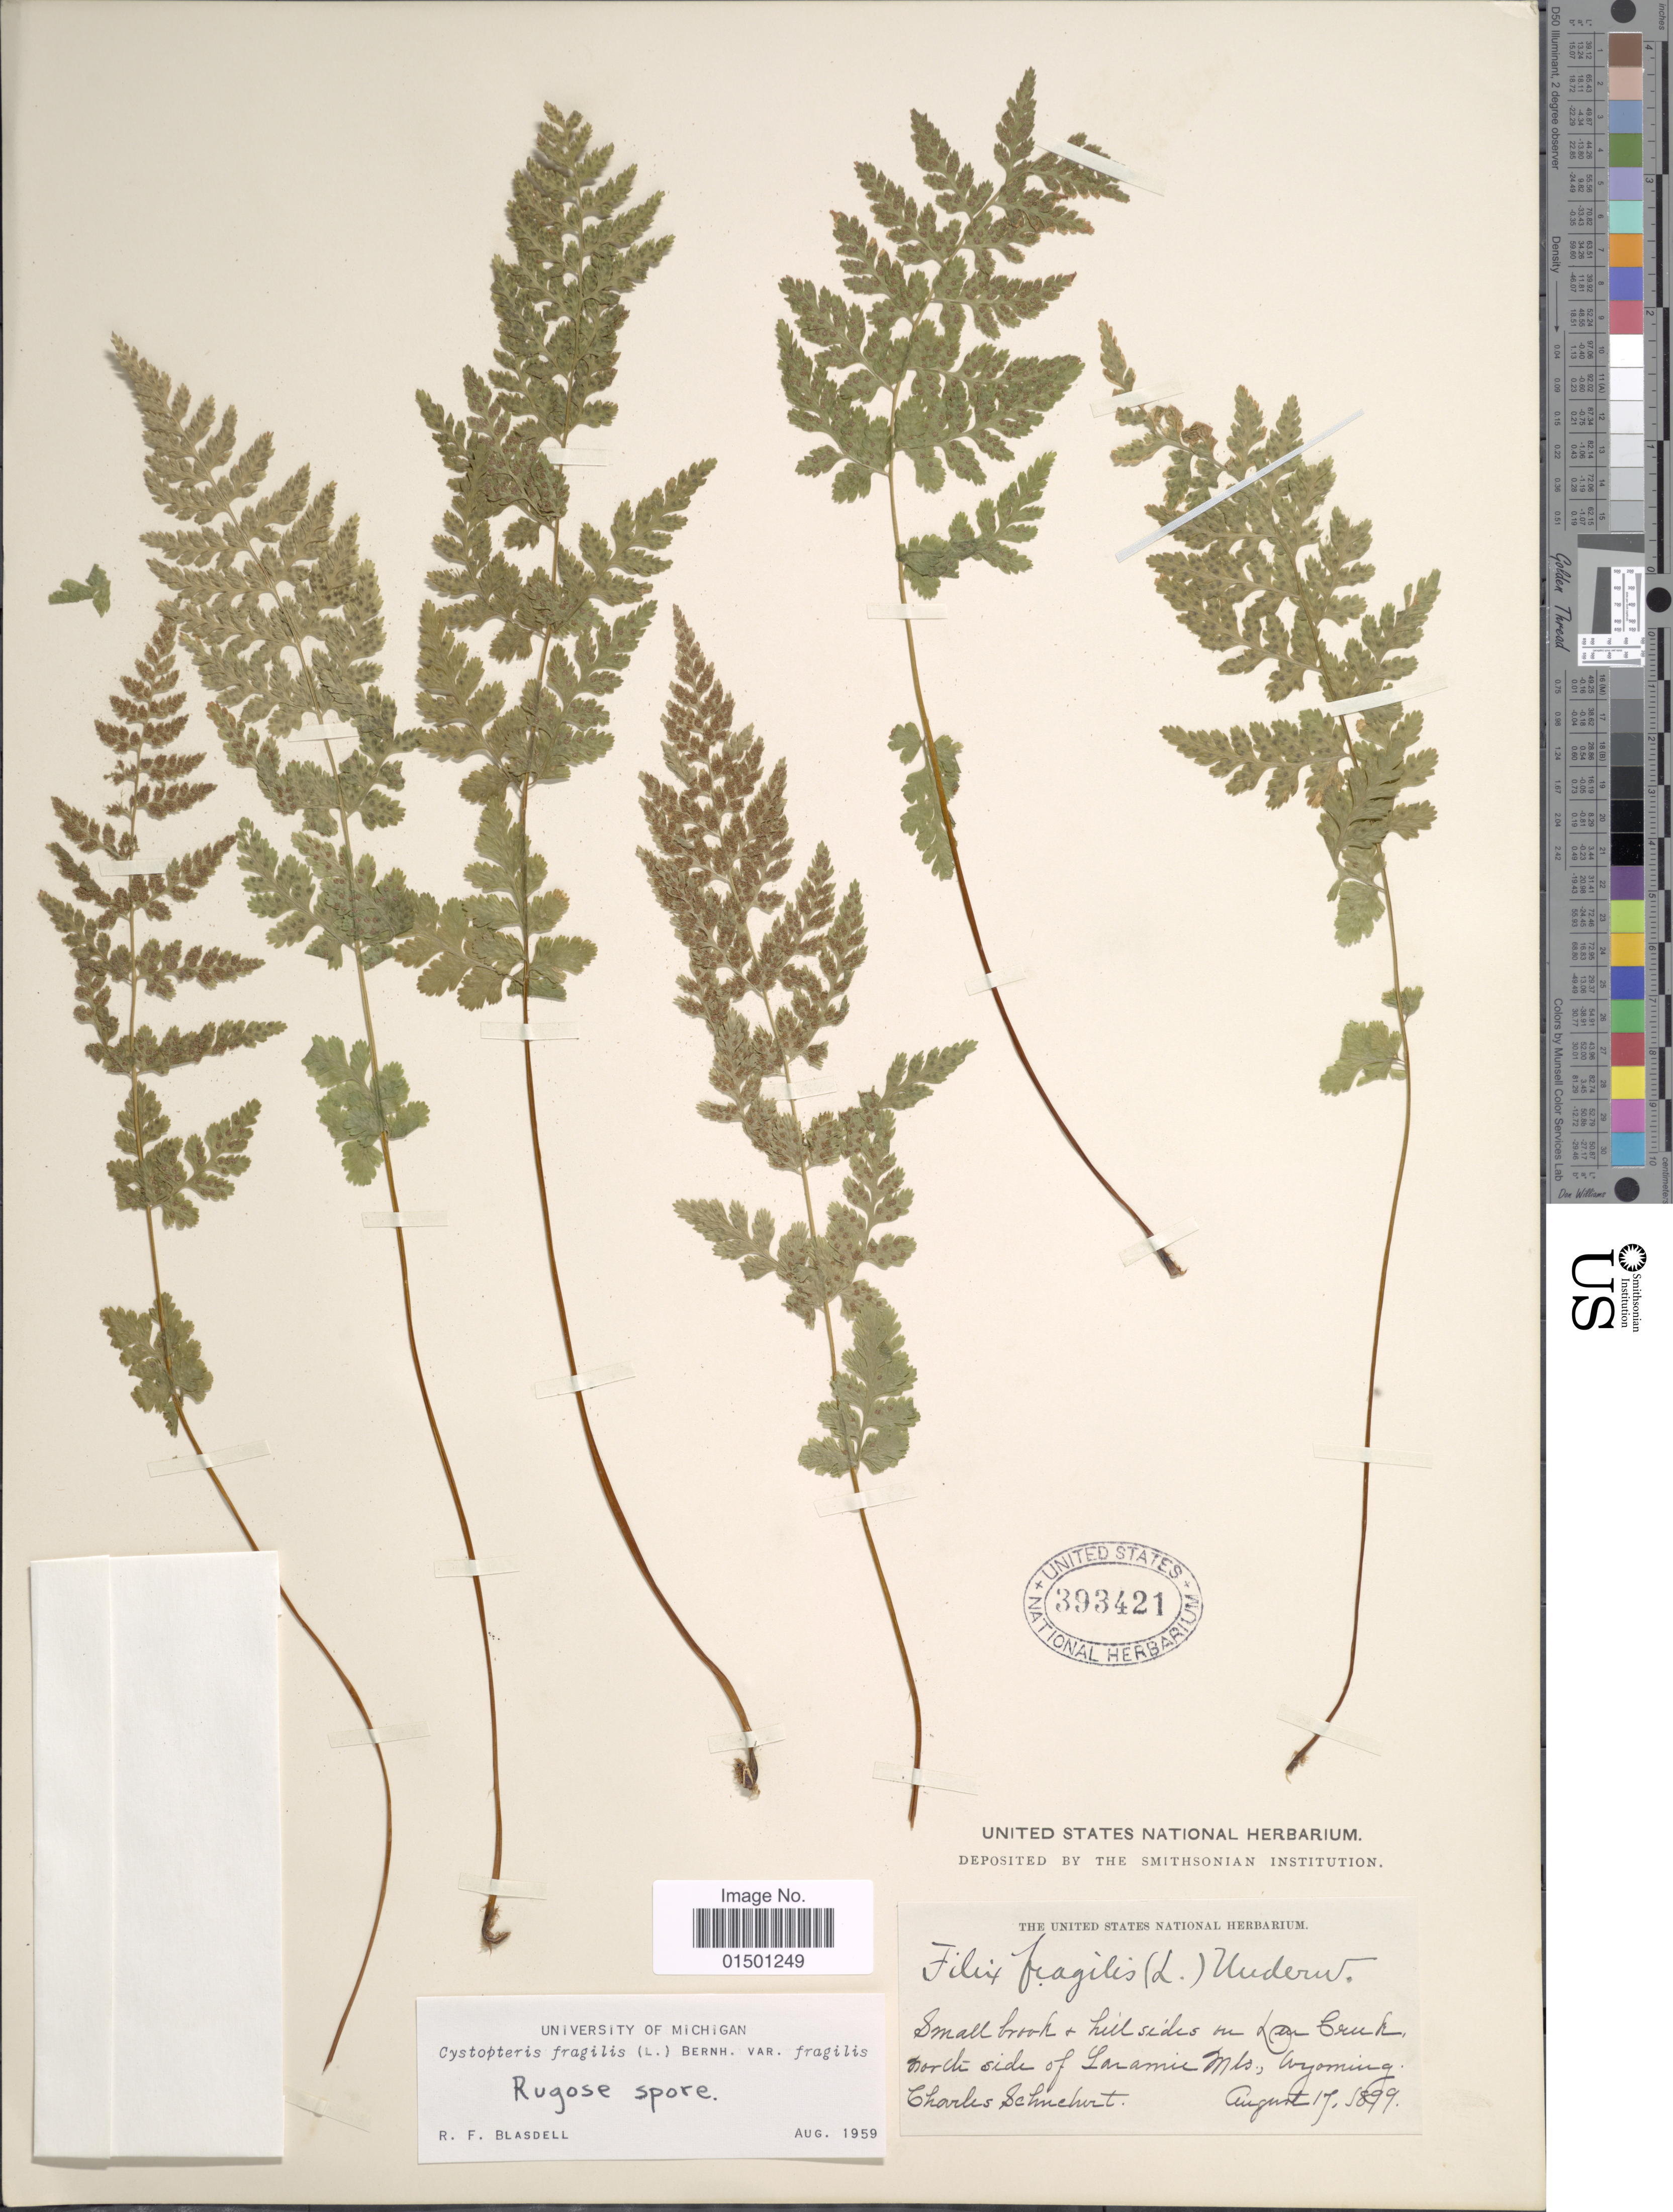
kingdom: Plantae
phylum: Tracheophyta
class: Polypodiopsida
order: Polypodiales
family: Cystopteridaceae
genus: Cystopteris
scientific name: Cystopteris fragilis var. dickieana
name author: B. Boivin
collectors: C. Schuchert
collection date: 1899-08-17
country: United States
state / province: Wyoming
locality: Small brook & hillside on Bear Creek, north side of Laramie Mts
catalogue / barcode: US 393421